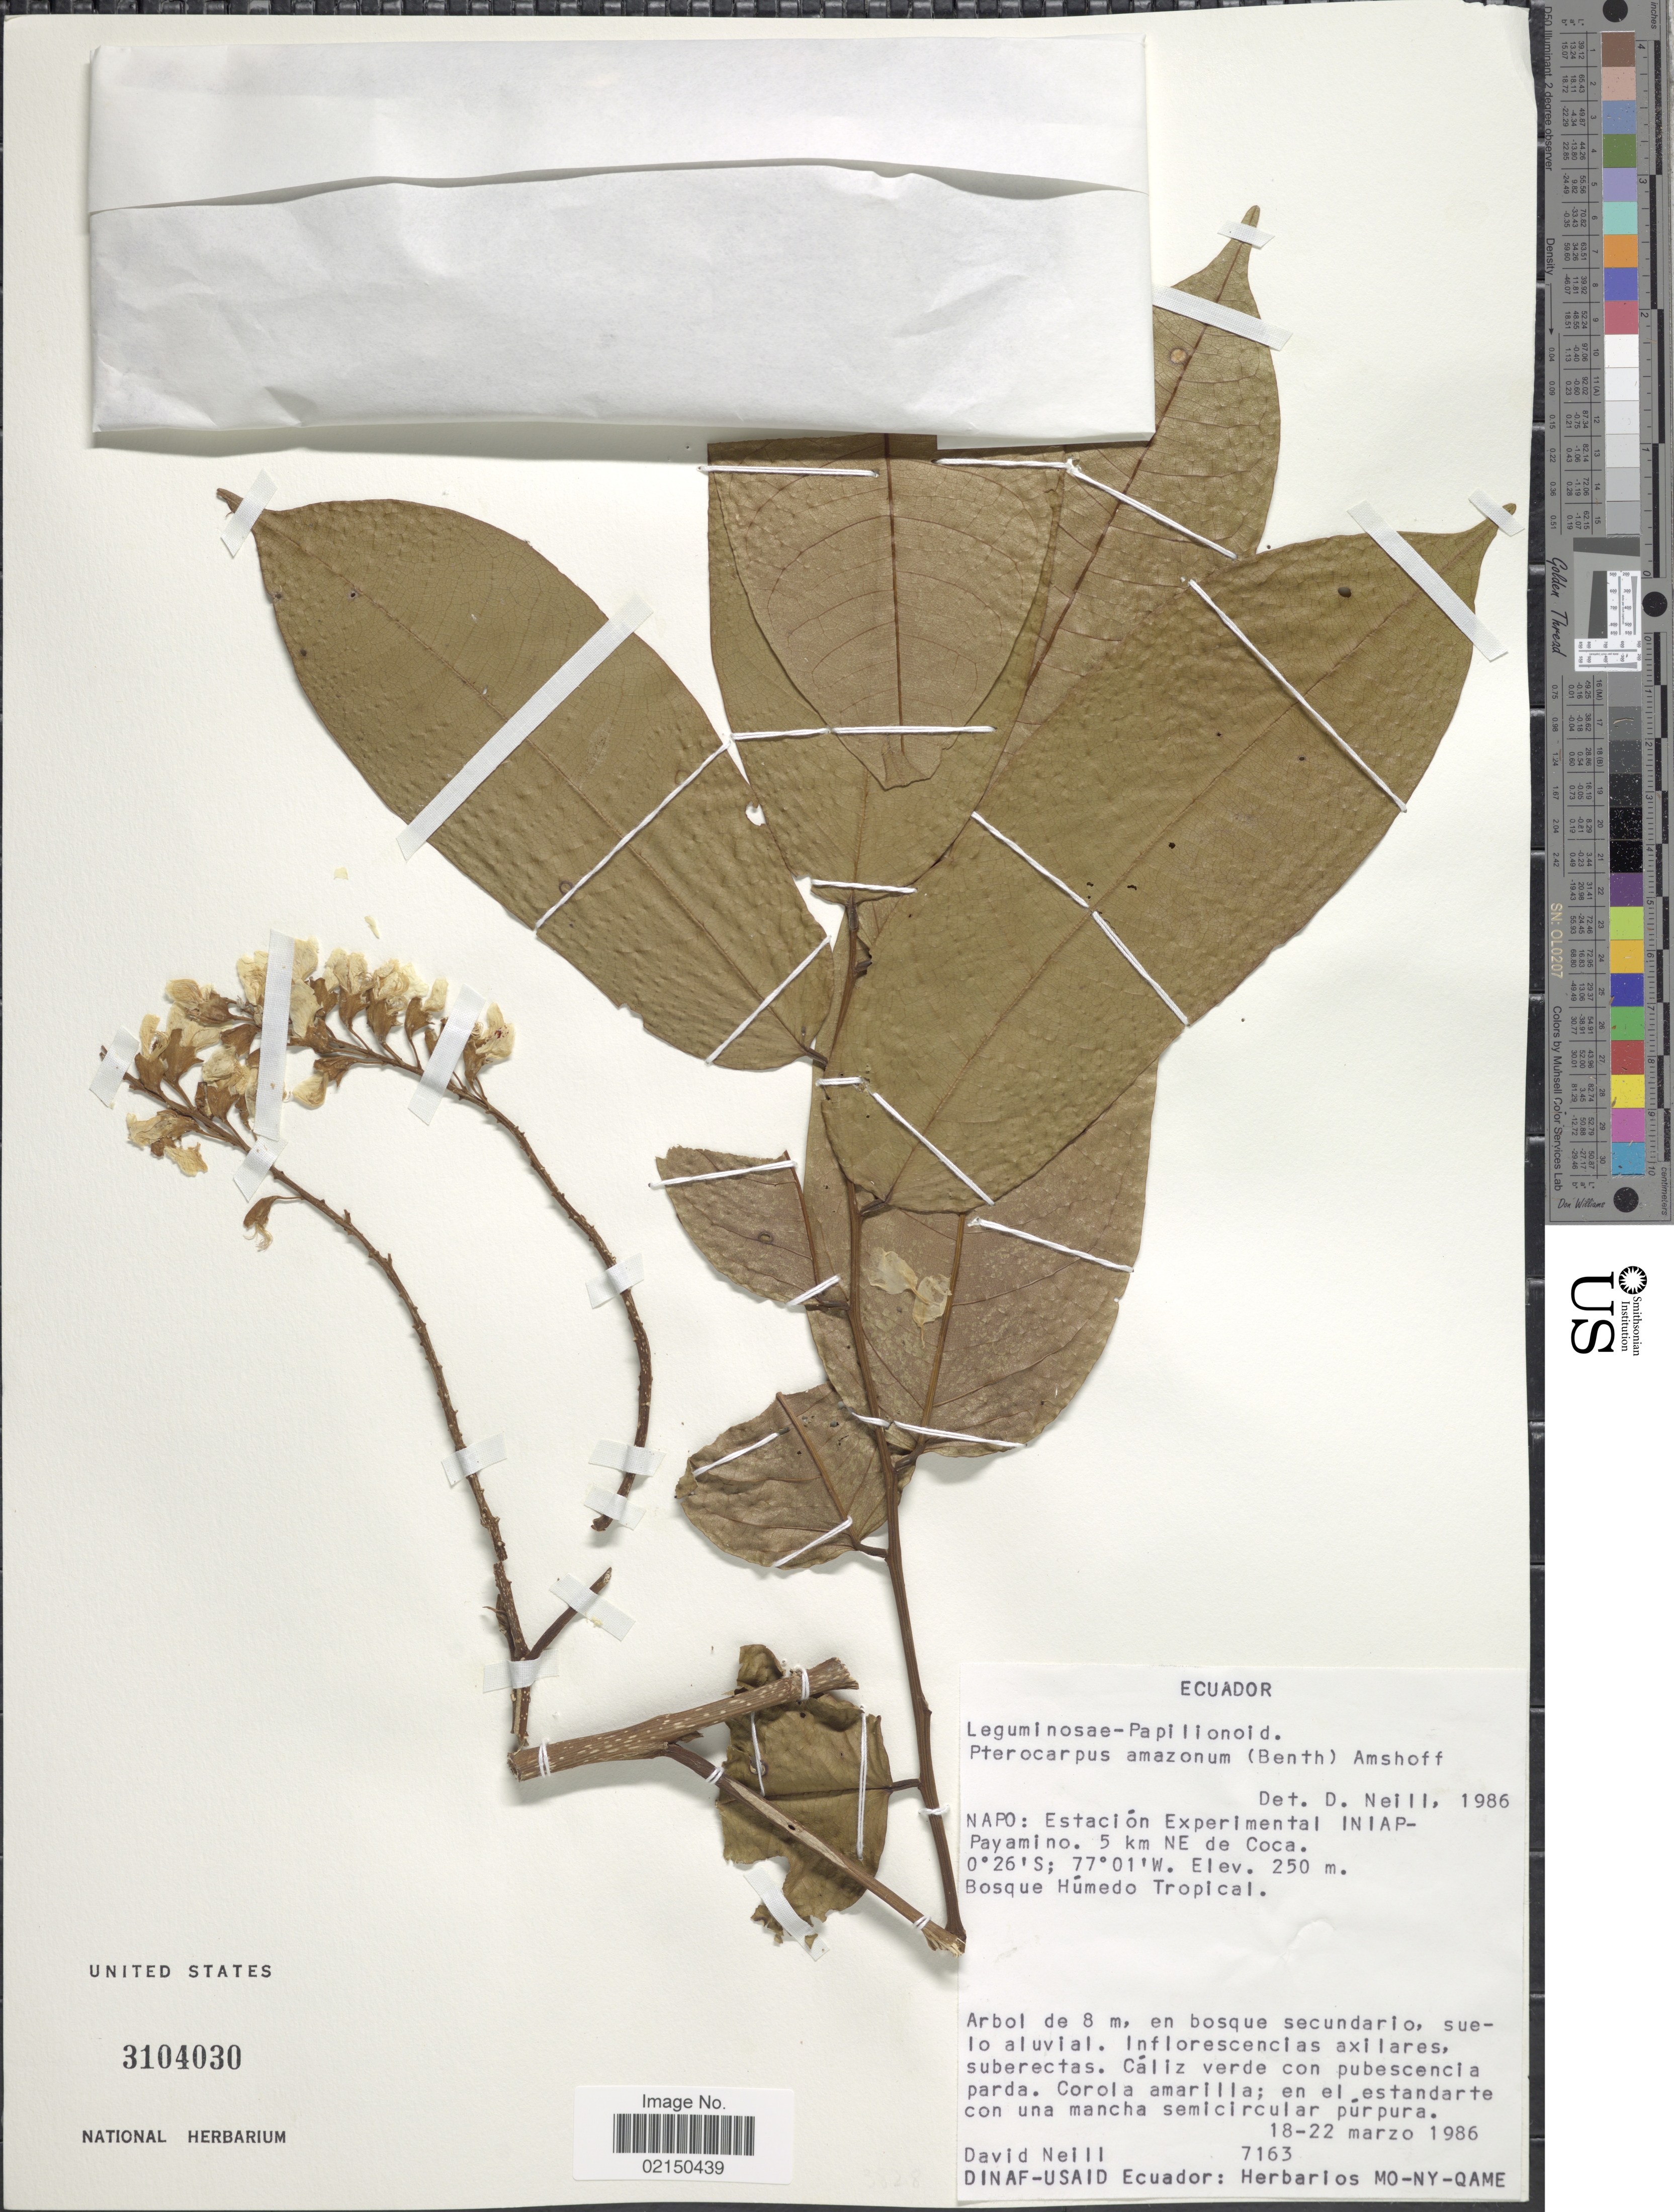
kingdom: Plantae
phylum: Tracheophyta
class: Magnoliopsida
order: Fabales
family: Fabaceae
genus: Pterocarpus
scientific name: Pterocarpus amazonum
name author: (Benth.) Amshoff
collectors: D. Neill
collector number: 7163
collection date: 1986-03-18/1986-03-22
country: Ecuador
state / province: Napo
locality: Estacion Experimental INIAP-Paymino, 5 km NE de Coca, Bosque Humedo Tropical.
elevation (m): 250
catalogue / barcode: US 3104030